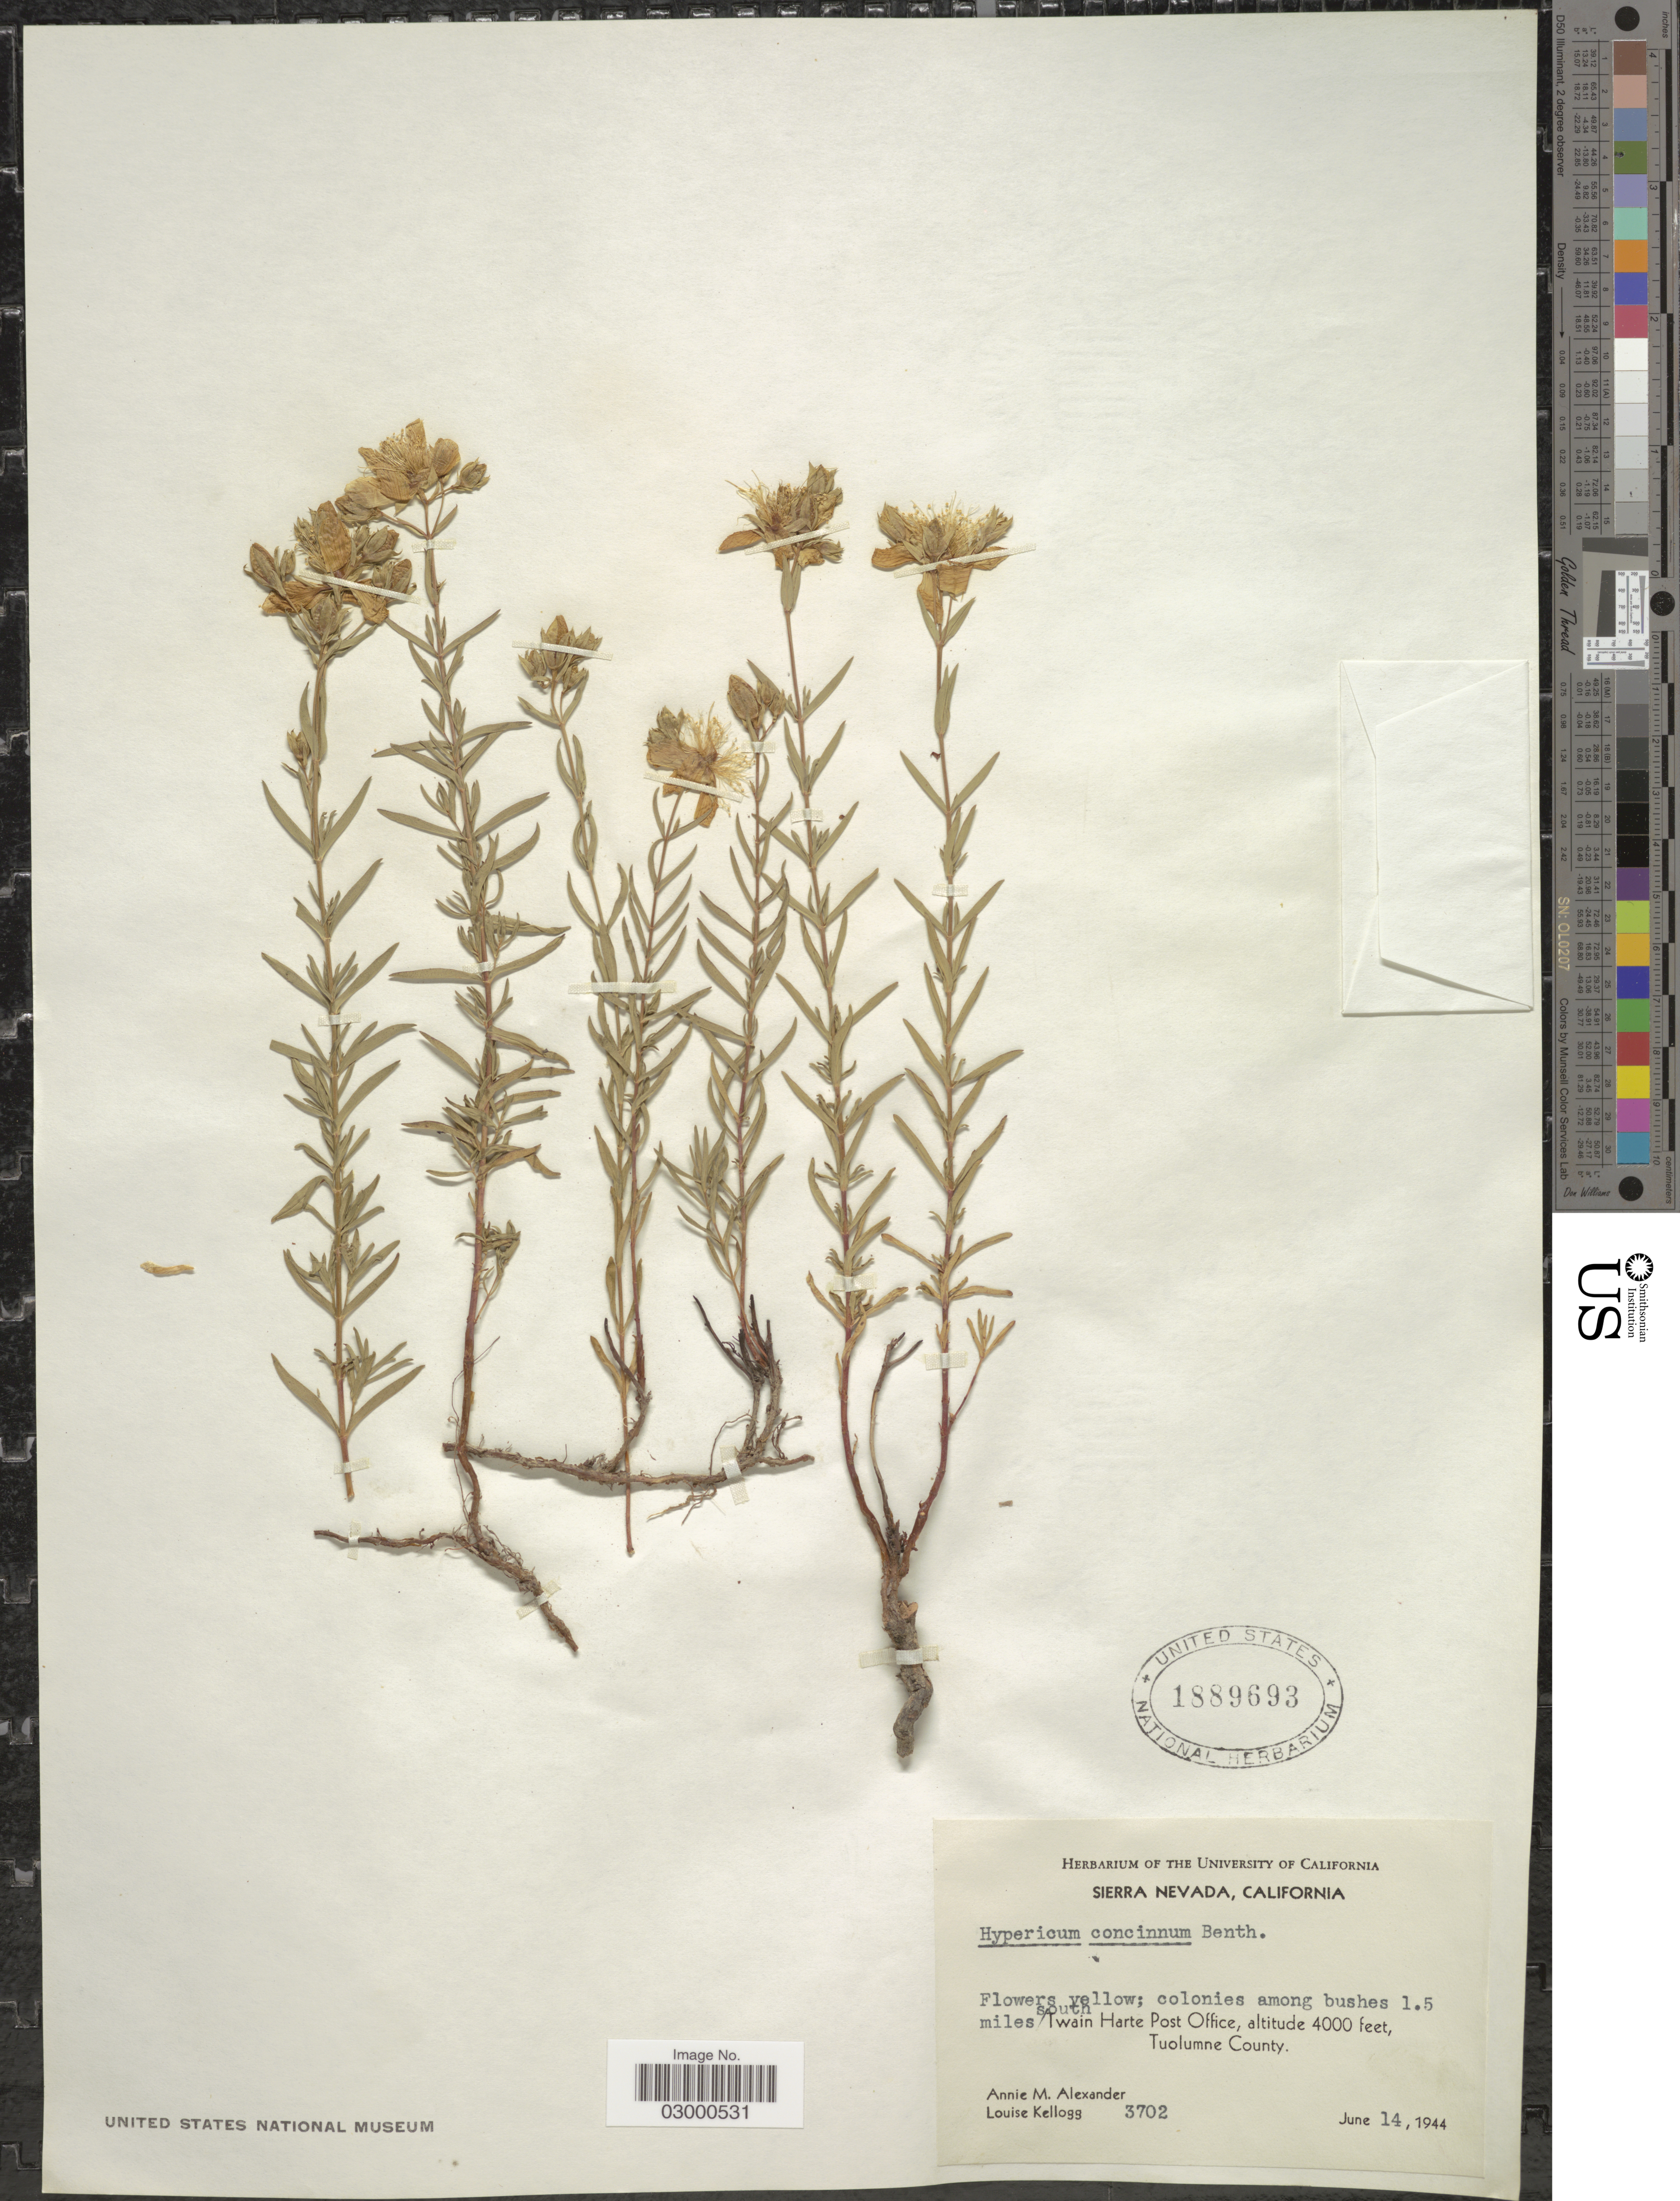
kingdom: Plantae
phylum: Tracheophyta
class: Magnoliopsida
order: Malpighiales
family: Hypericaceae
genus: Hypericum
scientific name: Hypericum concinnum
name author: Benth.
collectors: A. M. Alexander & L. Kellogg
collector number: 3702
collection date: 1944-06-14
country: United States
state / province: California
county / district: Tuolumne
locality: Sierra Nevada, 1.5 miles south Iwain Harte Post Office, Tuolumne County.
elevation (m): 1219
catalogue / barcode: US 1889693